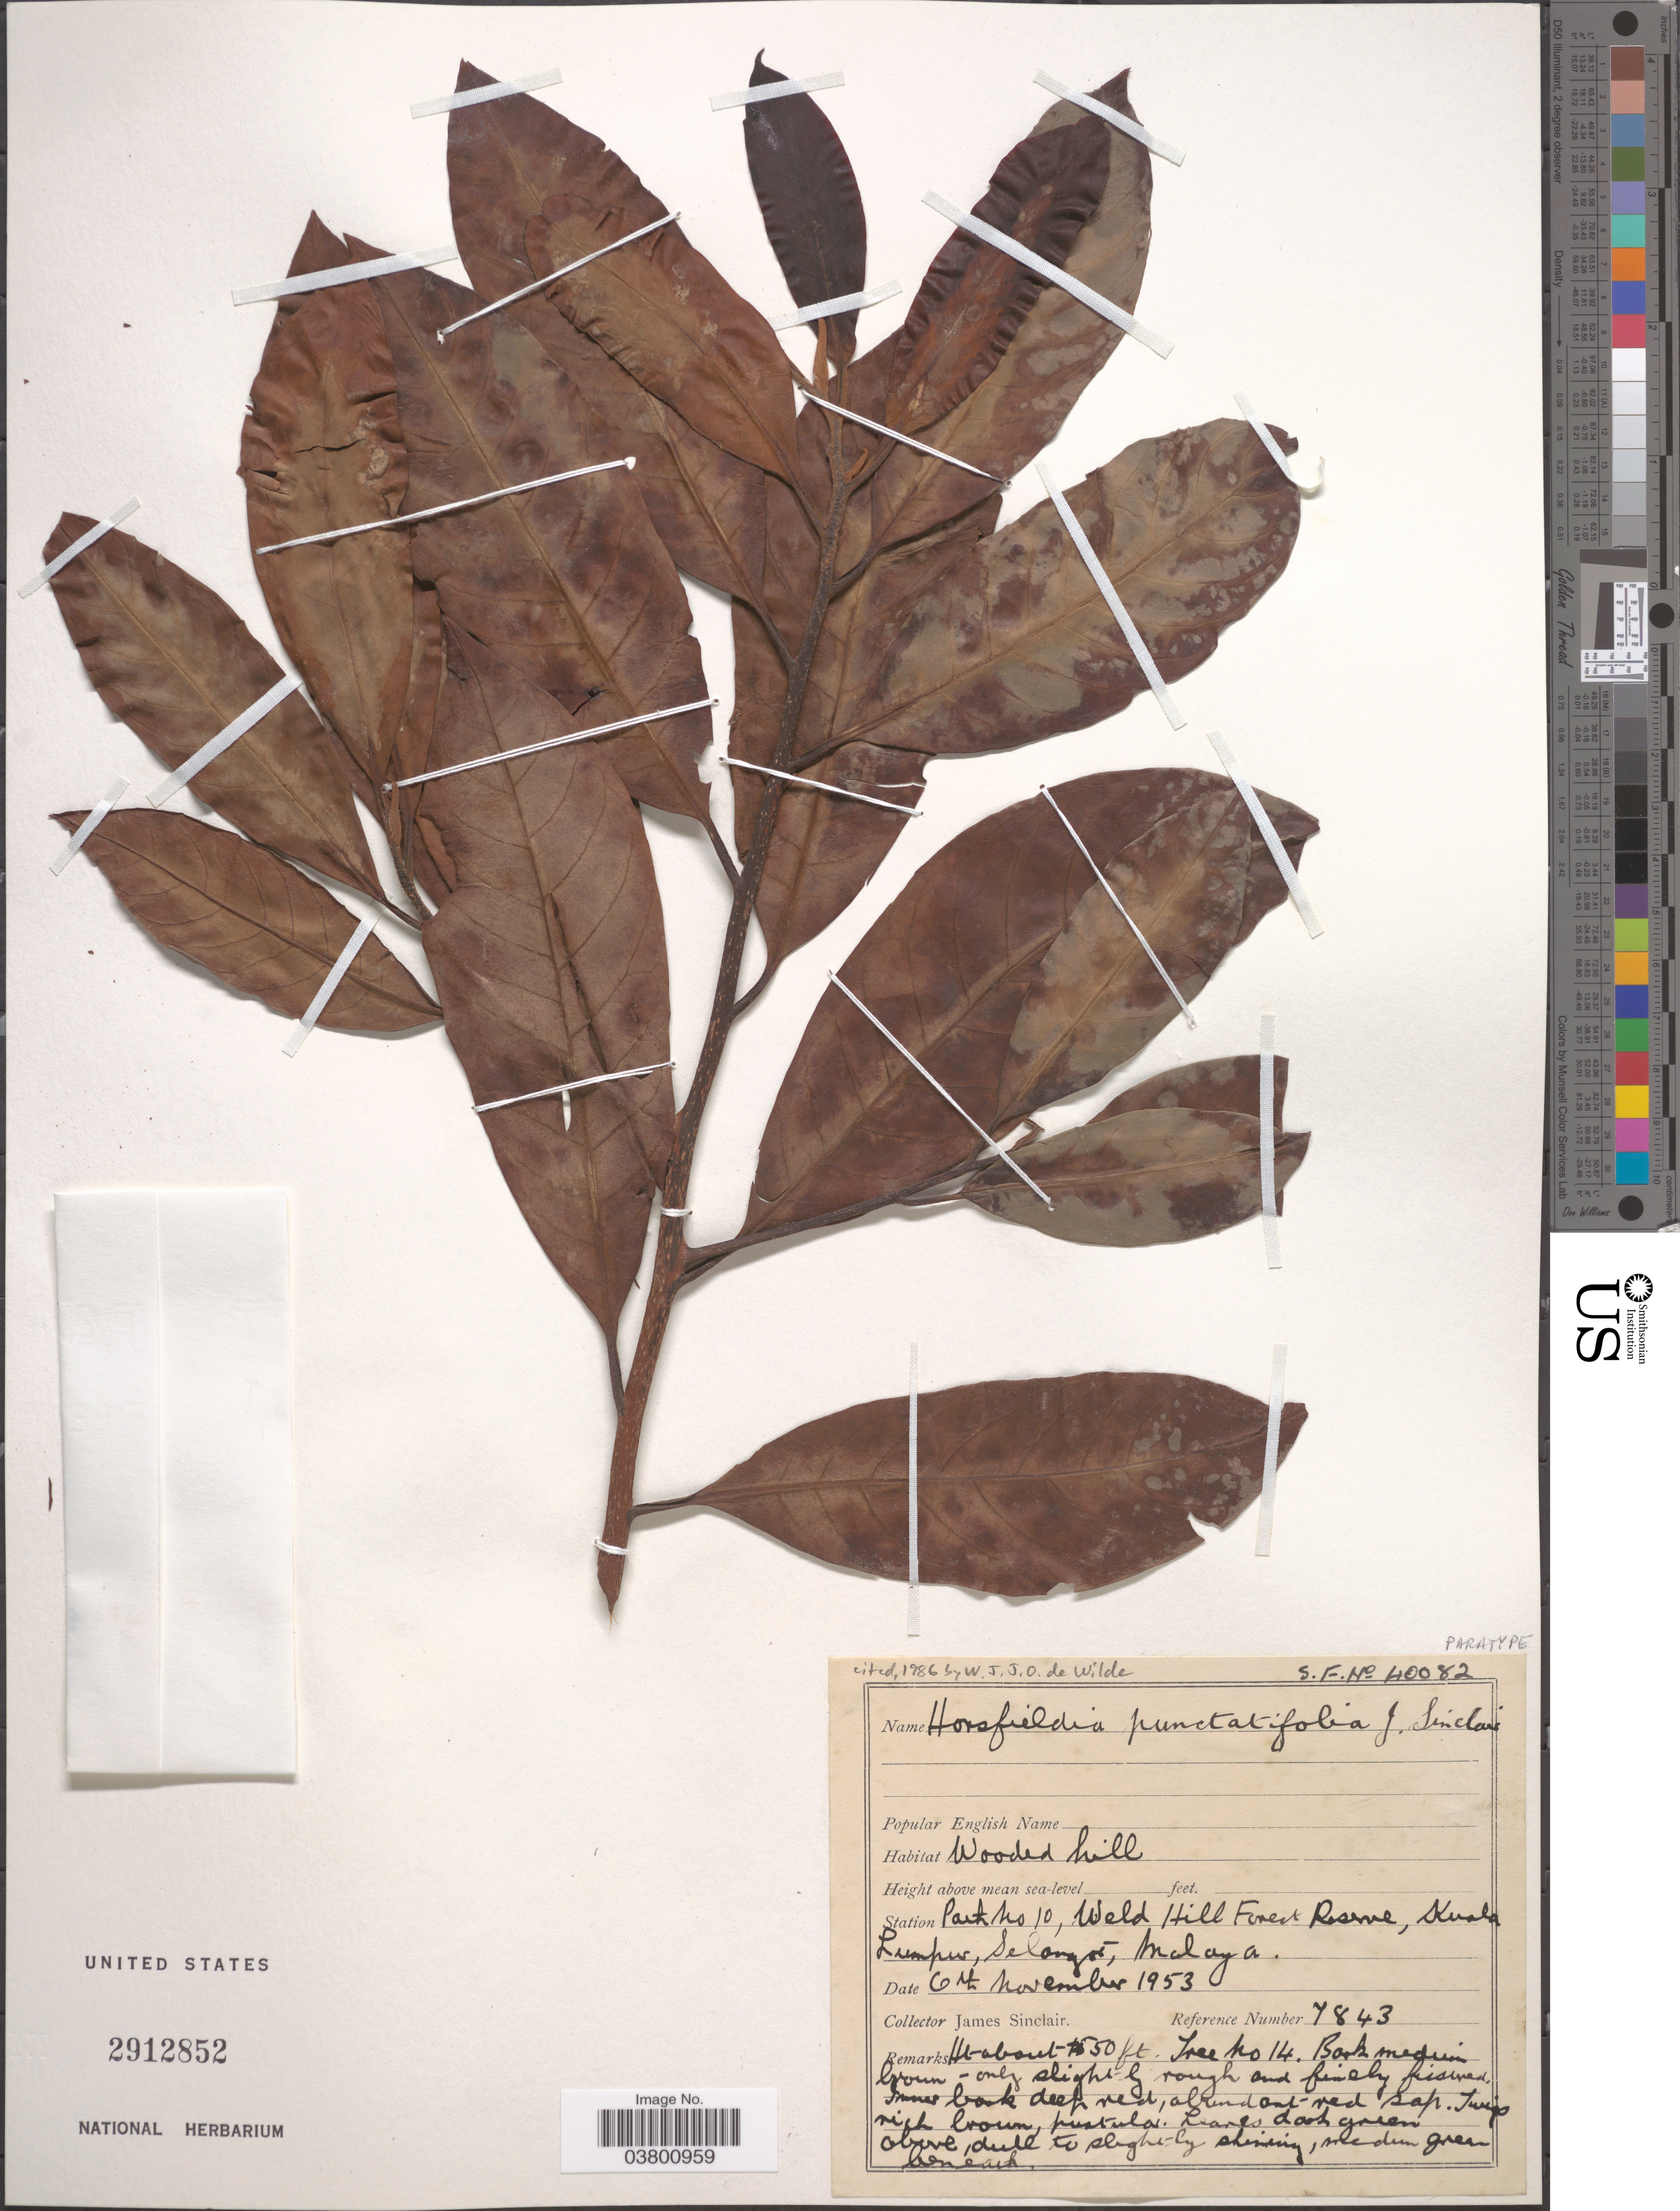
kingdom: Plantae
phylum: Tracheophyta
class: Magnoliopsida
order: Magnoliales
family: Myristicaceae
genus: Horsfieldia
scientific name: Horsfieldia punctatifolia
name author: J. Sinclair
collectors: J. Sinclair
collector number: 7843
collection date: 1953-11-06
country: Malaysia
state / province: Selangor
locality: Station Path no 10, Weld Hill Forest Reserve, Kuala Lumpur, Selangor, Malaya.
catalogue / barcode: US 2912852